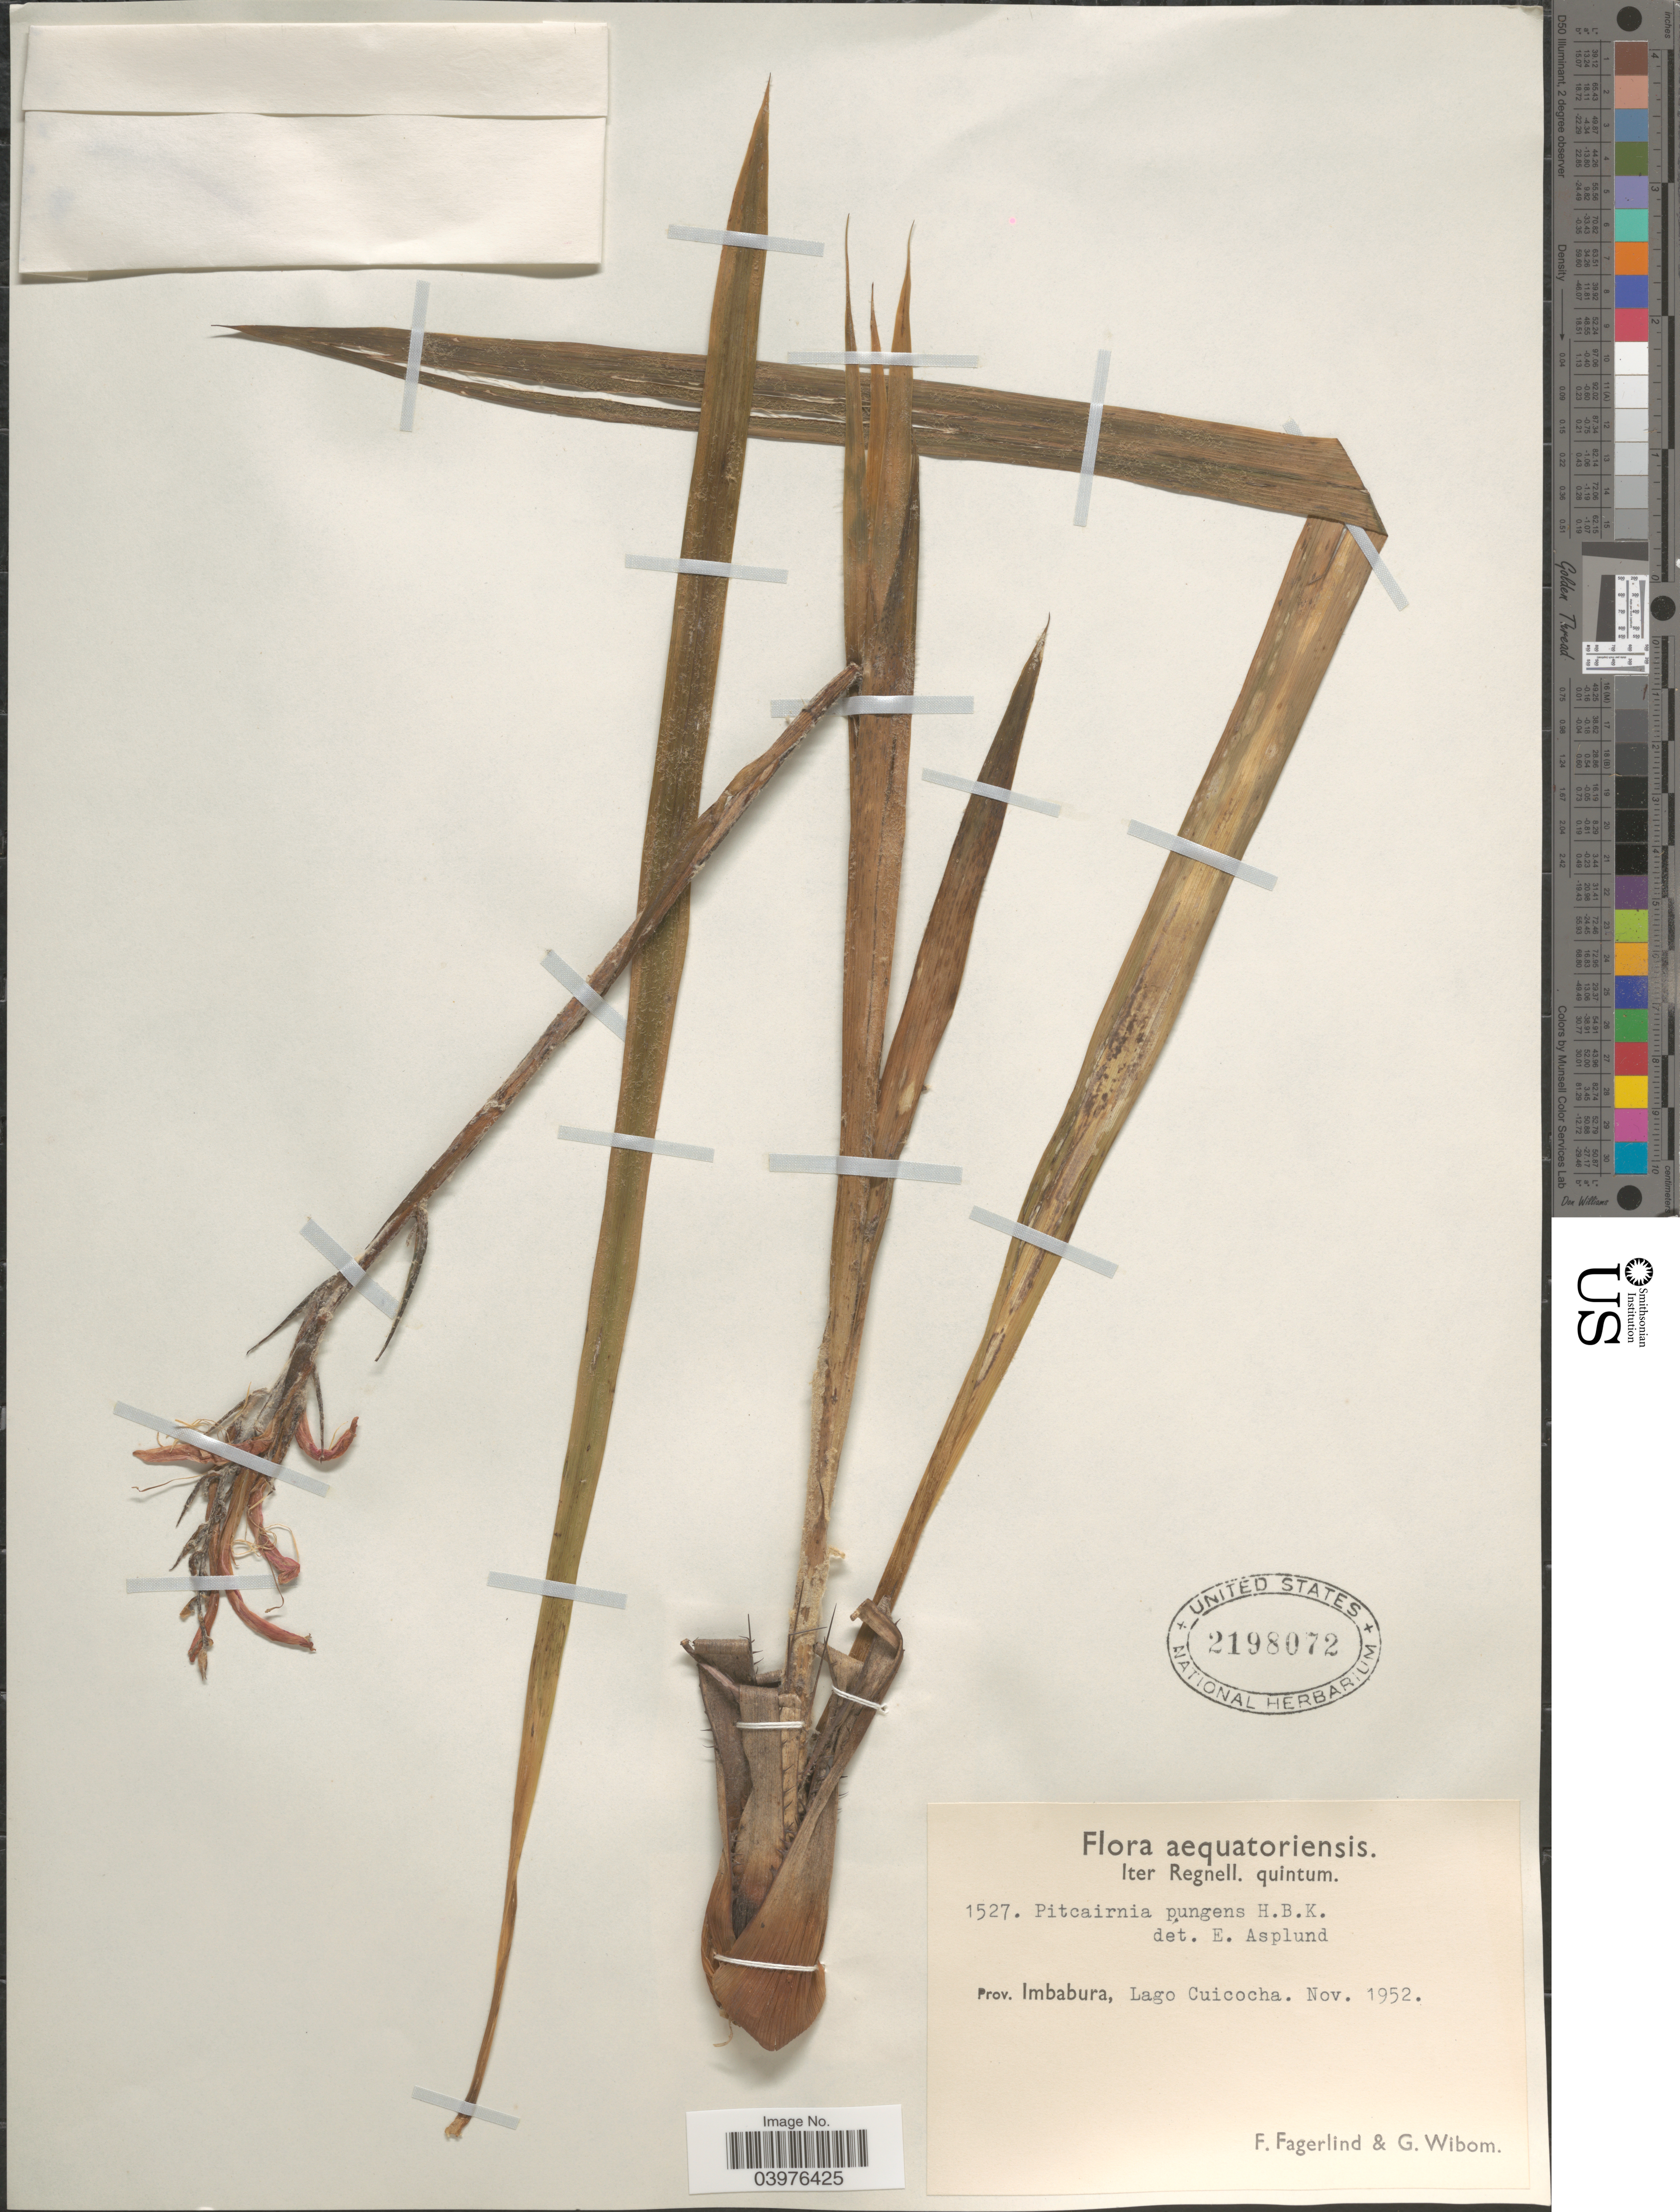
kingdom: Plantae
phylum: Tracheophyta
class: Liliopsida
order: Poales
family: Bromeliaceae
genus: Pitcairnia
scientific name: Pitcairnia pungens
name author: Kunth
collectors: F. Fagerlind & G. Wibom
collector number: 1527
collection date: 1952-11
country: Ecuador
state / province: Imbabura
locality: Lago Cuicocha.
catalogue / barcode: US 2198072